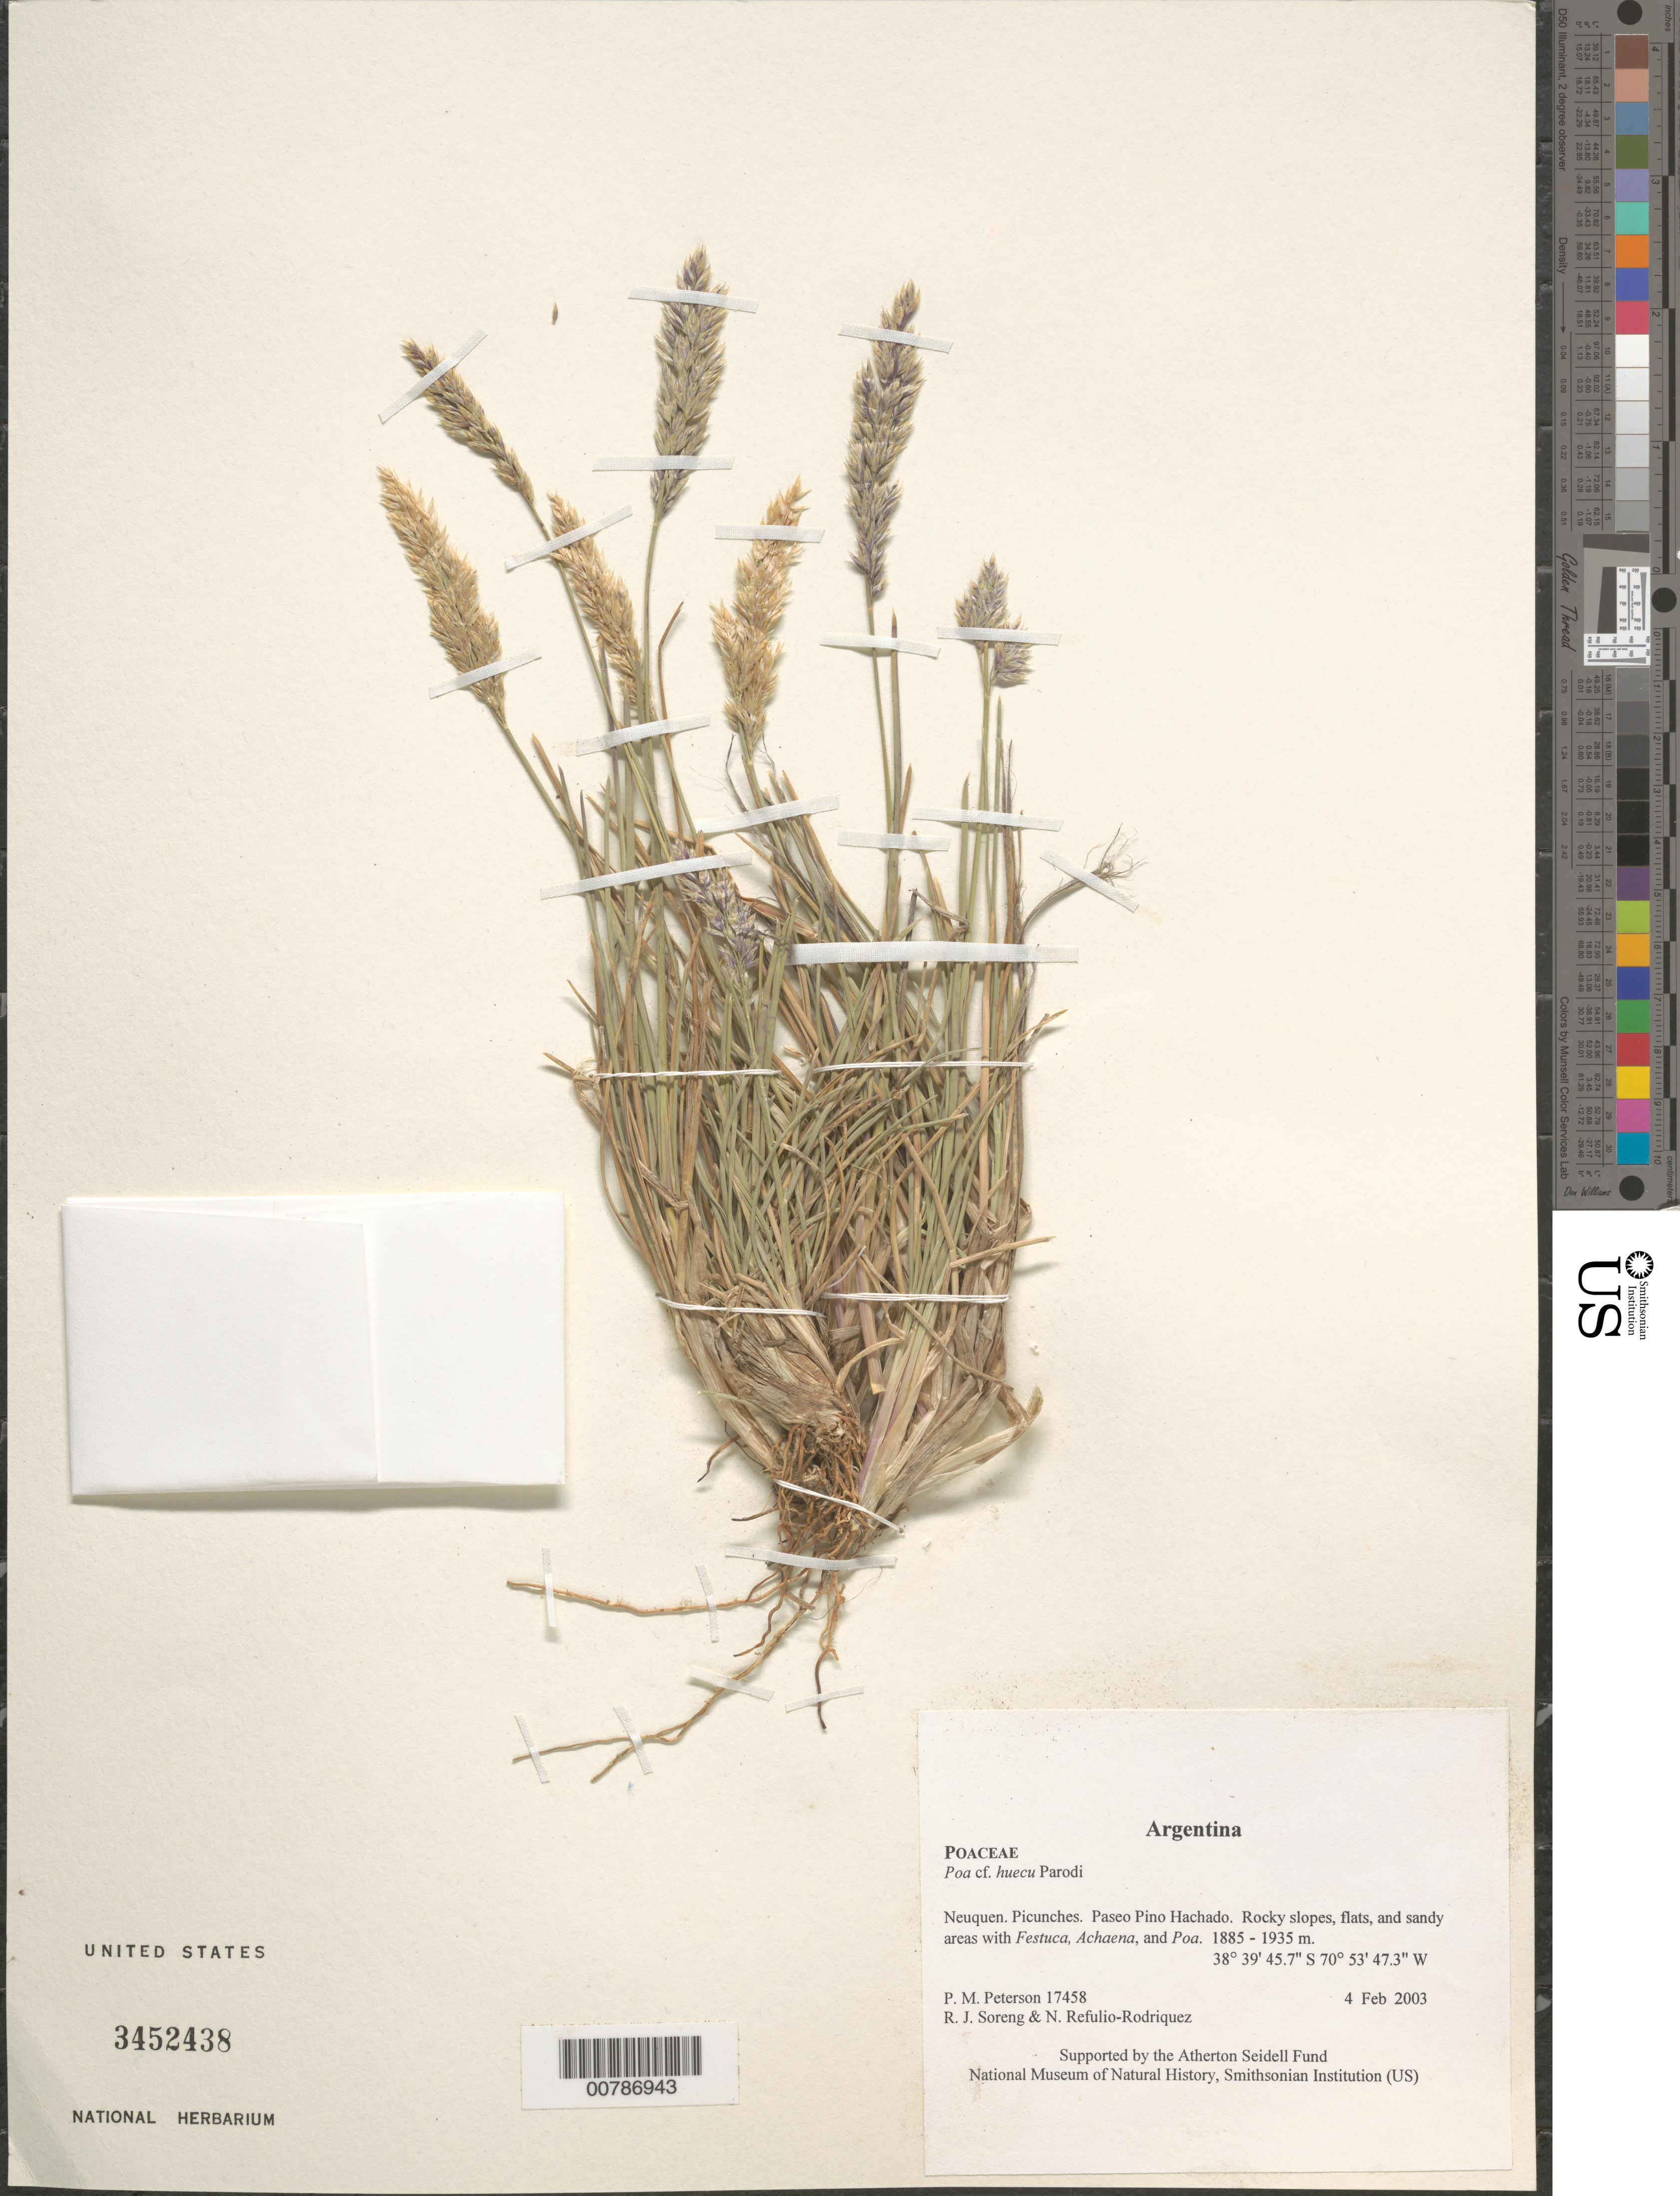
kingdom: Plantae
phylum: Tracheophyta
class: Liliopsida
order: Poales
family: Poaceae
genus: Poa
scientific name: Poa huecu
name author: Parodi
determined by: Soreng, Robert J., Research Associate (BOT), Smithsonian Institution - National Museum of Natural History (UNITED STATES)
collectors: P. M. Peterson, R. J. Soreng & N. Refulio-Rodríguez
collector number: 17458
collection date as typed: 04 Feb 2003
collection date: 2003-02-04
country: Argentina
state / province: Neuquen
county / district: Picunches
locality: Paseo Pino Hachado. Rocky slopes, flats, and sandy areas with Festuca, Achaena, and Poa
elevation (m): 1885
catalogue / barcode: US 3452438